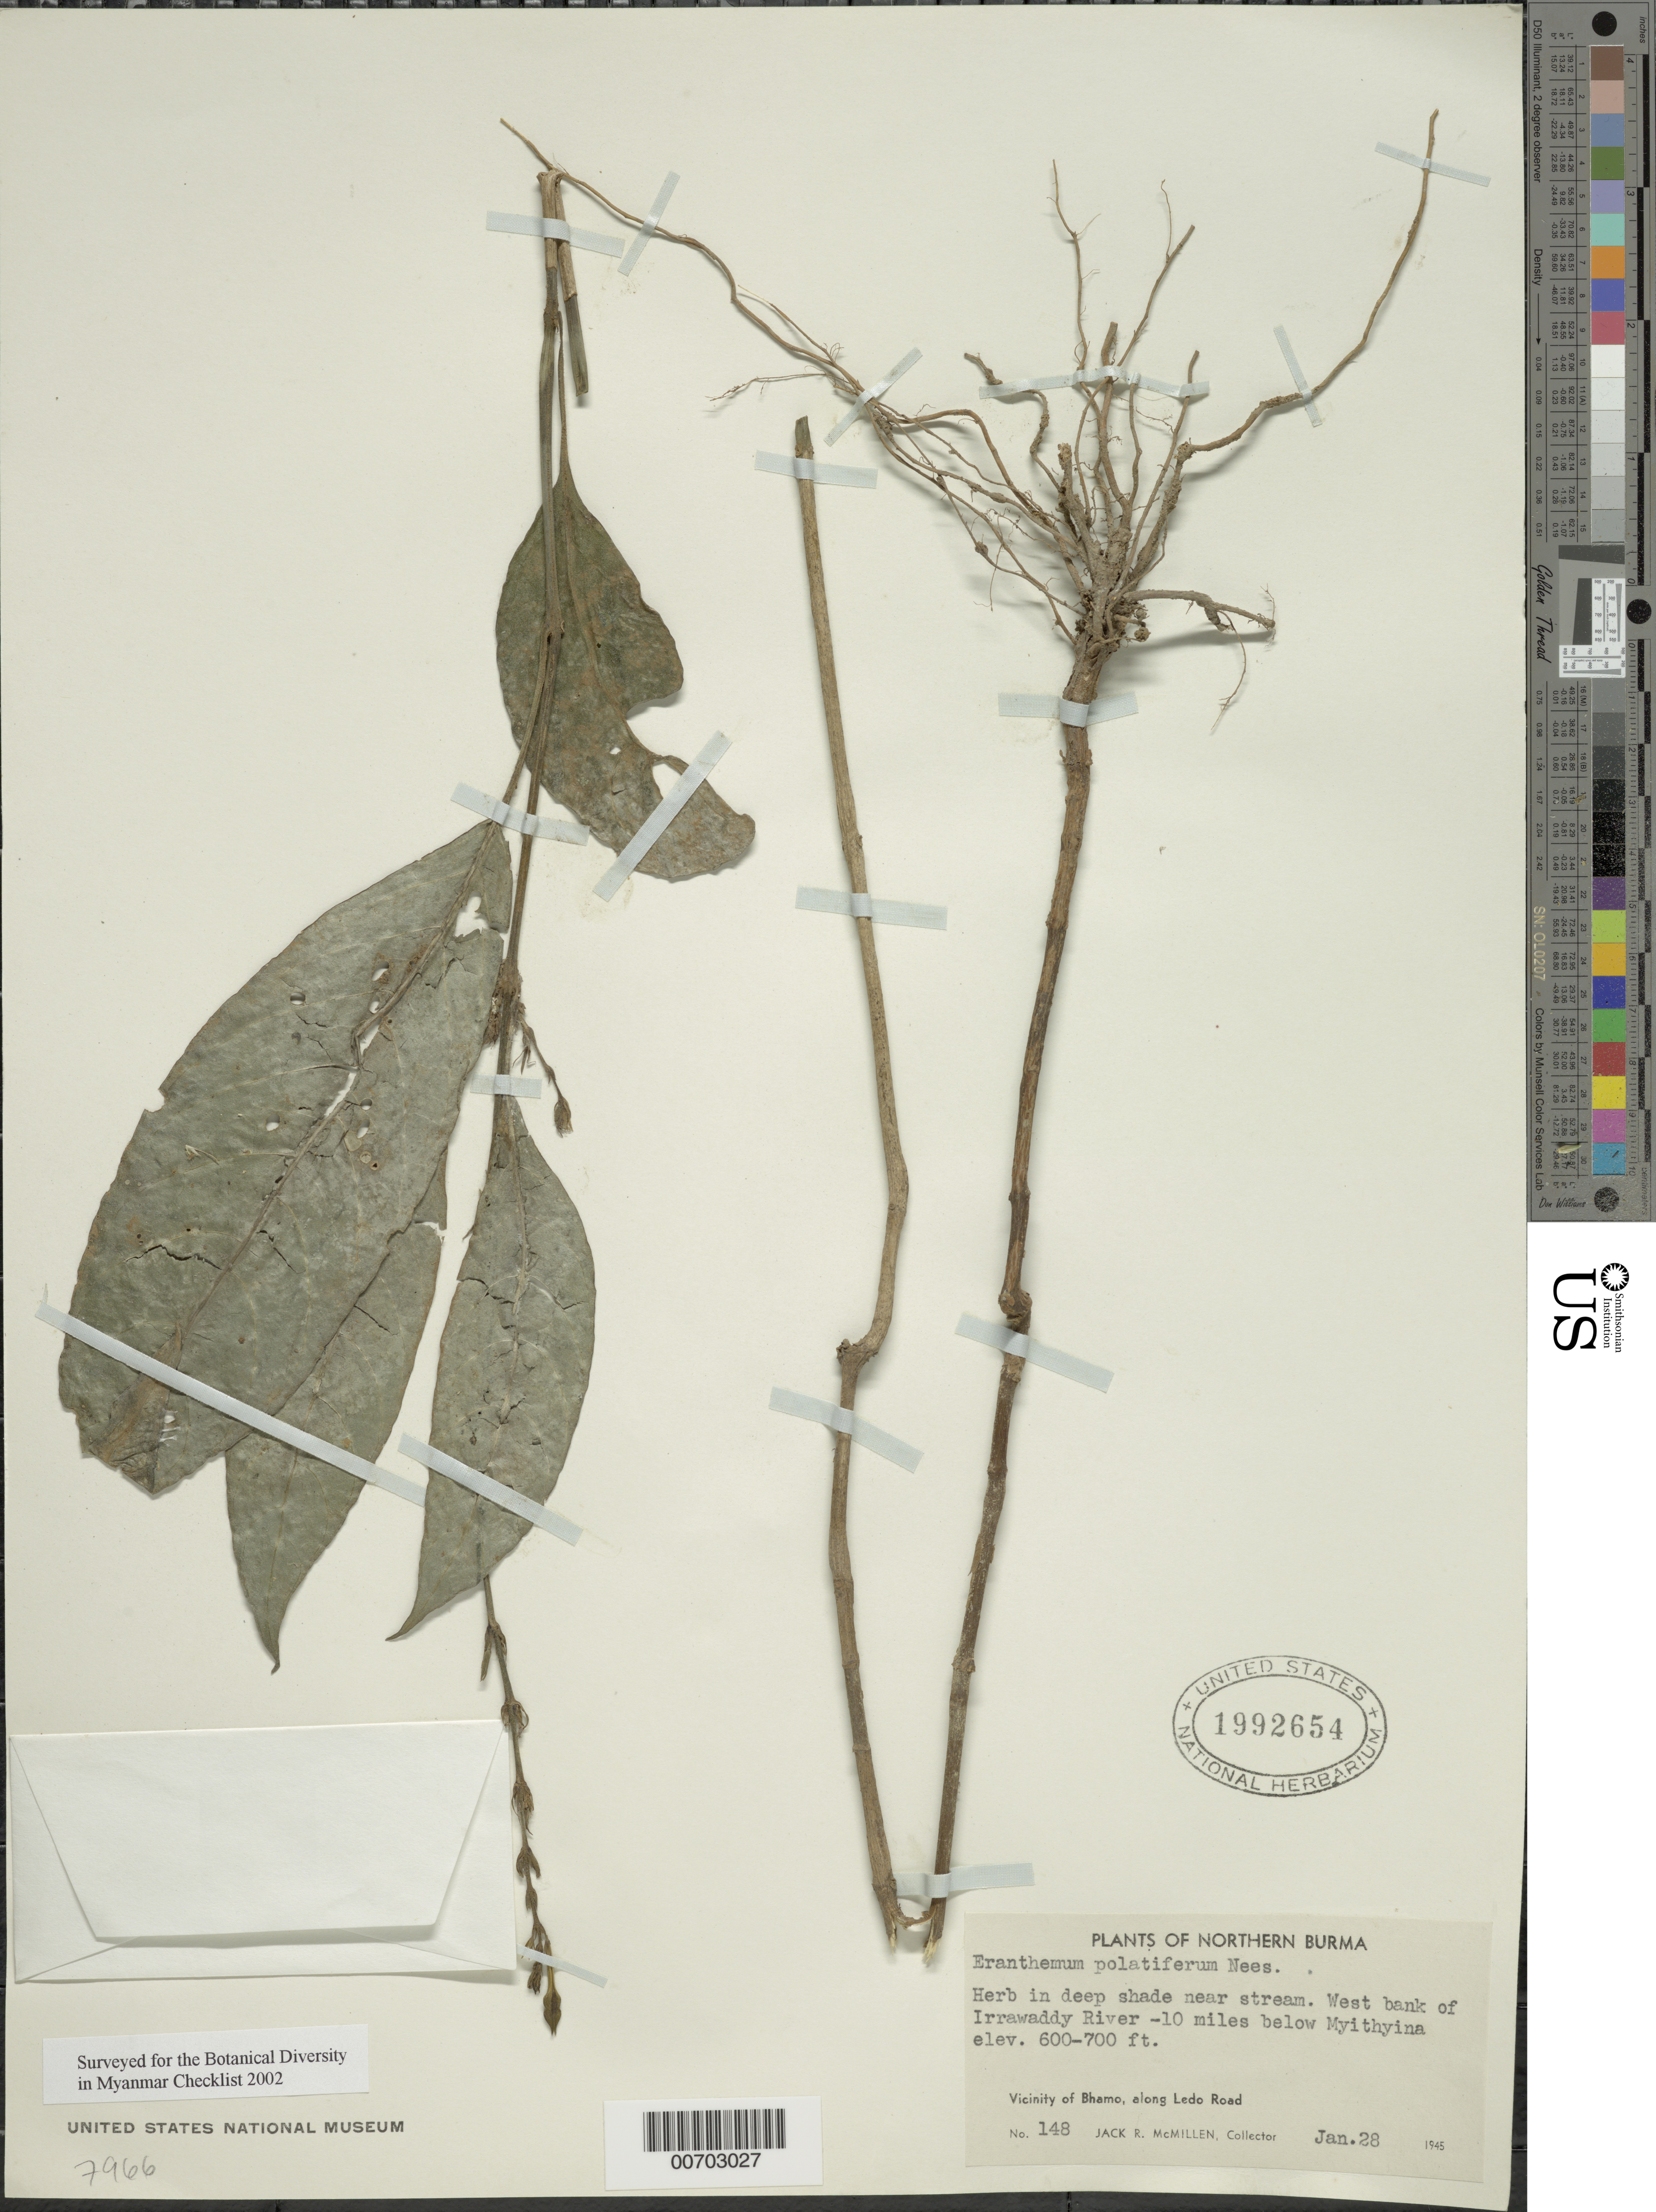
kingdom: Plantae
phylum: Tracheophyta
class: Magnoliopsida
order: Lamiales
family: Acanthaceae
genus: Eranthemum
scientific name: Eranthemum palatiferum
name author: Nees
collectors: J. McMillen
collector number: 148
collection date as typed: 28 Jan 1945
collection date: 1945-01-28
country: Myanmar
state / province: Kachin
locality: Irrawaddy R, 10 mi. below Myithyina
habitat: Deep shade near stream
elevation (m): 183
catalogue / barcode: US 1992654